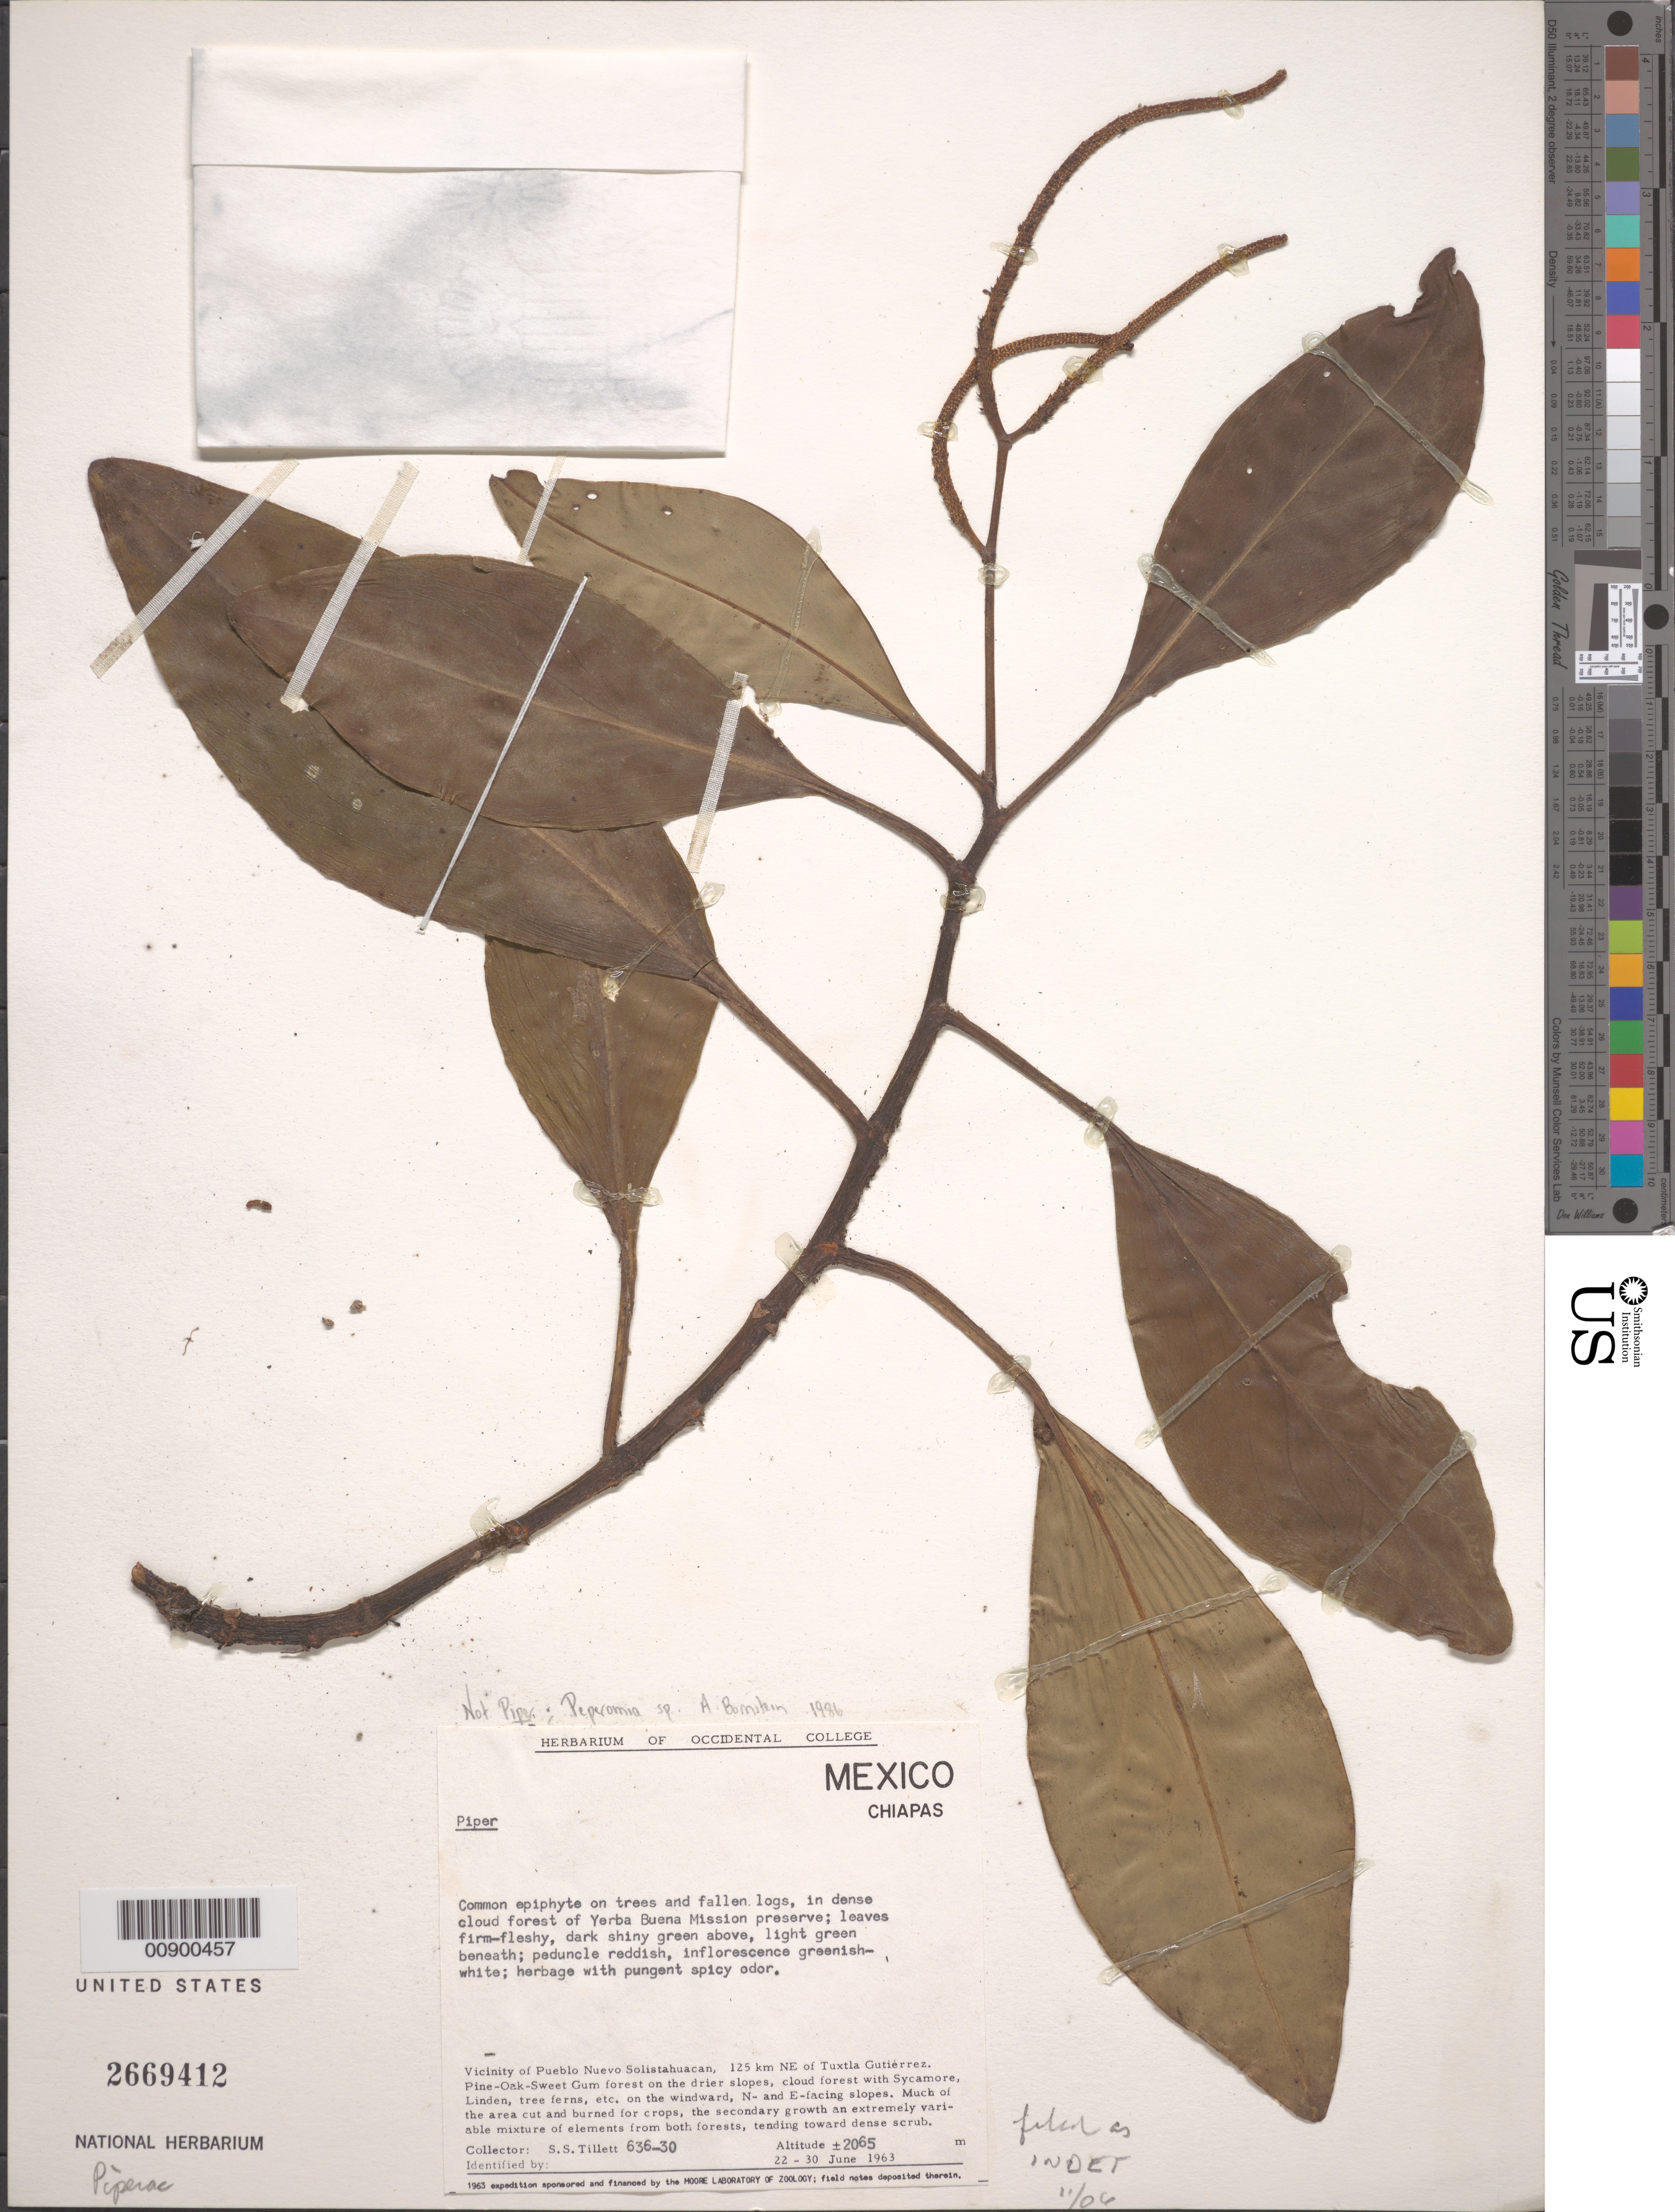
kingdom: Plantae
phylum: Tracheophyta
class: Magnoliopsida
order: Piperales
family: Piperaceae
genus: Peperomia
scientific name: Peperomia cobana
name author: C. DC.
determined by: Jiménez, José Estaban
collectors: S. S. Tillett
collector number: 636-30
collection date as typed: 22 Jun 1963 to 30 Jun 1963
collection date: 1963-06-22/1963-06-30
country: Mexico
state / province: Chiapas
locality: Vicinity of Pueblo Nuevo Solistahuacán, 125 km NE of Tuxtla Gutiérrez. In dense cloud forest of Yerba Buena Mission preserve.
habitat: Epiphyte on trees and fallen logs, in dense cloud forest w/Sycomore, Linden, tree ferns etc. on the windward, N & E facing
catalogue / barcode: US 2669412